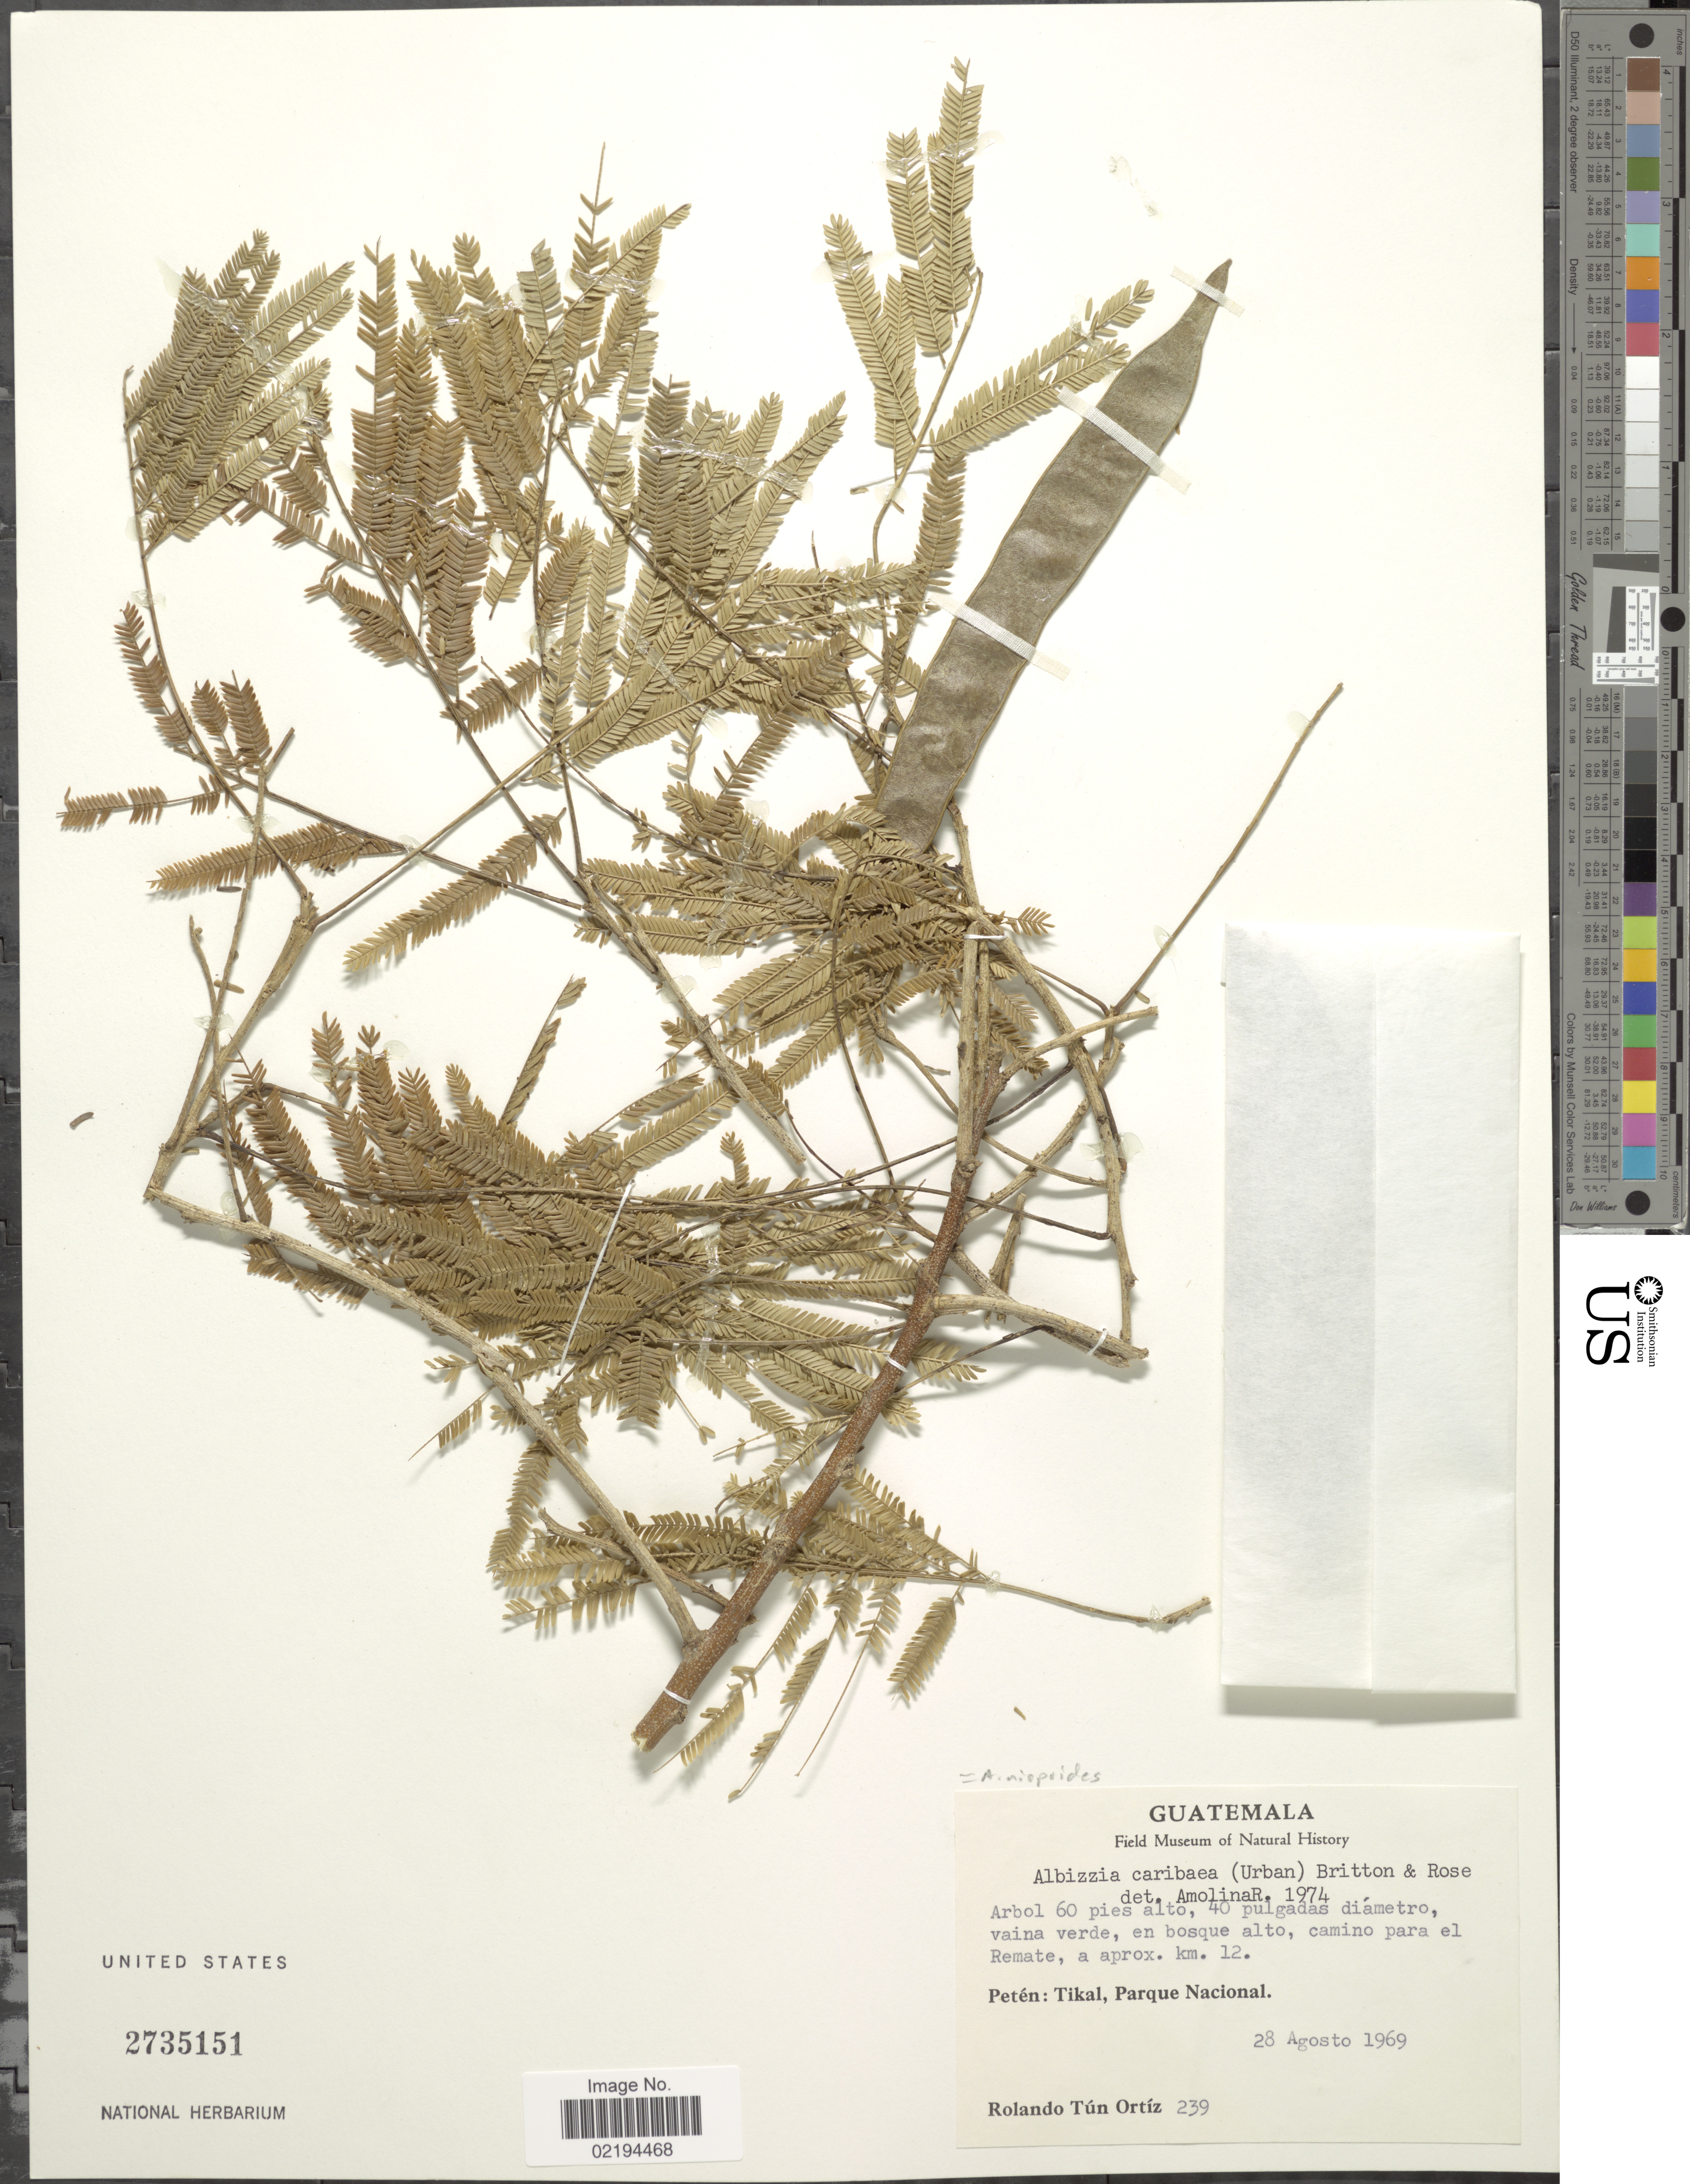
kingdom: Plantae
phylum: Tracheophyta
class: Magnoliopsida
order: Fabales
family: Fabaceae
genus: Pseudalbizzia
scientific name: Pseudalbizzia niopoides var. niopoides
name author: (Spruce ex Benth.) Koenen & Duno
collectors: R. T. Ortíz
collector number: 239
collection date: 1969-08-28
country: Guatemala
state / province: El Petén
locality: Tikal, Parque Nacional, camino para el Remate, a aprox. km. 12.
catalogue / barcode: US 2735151